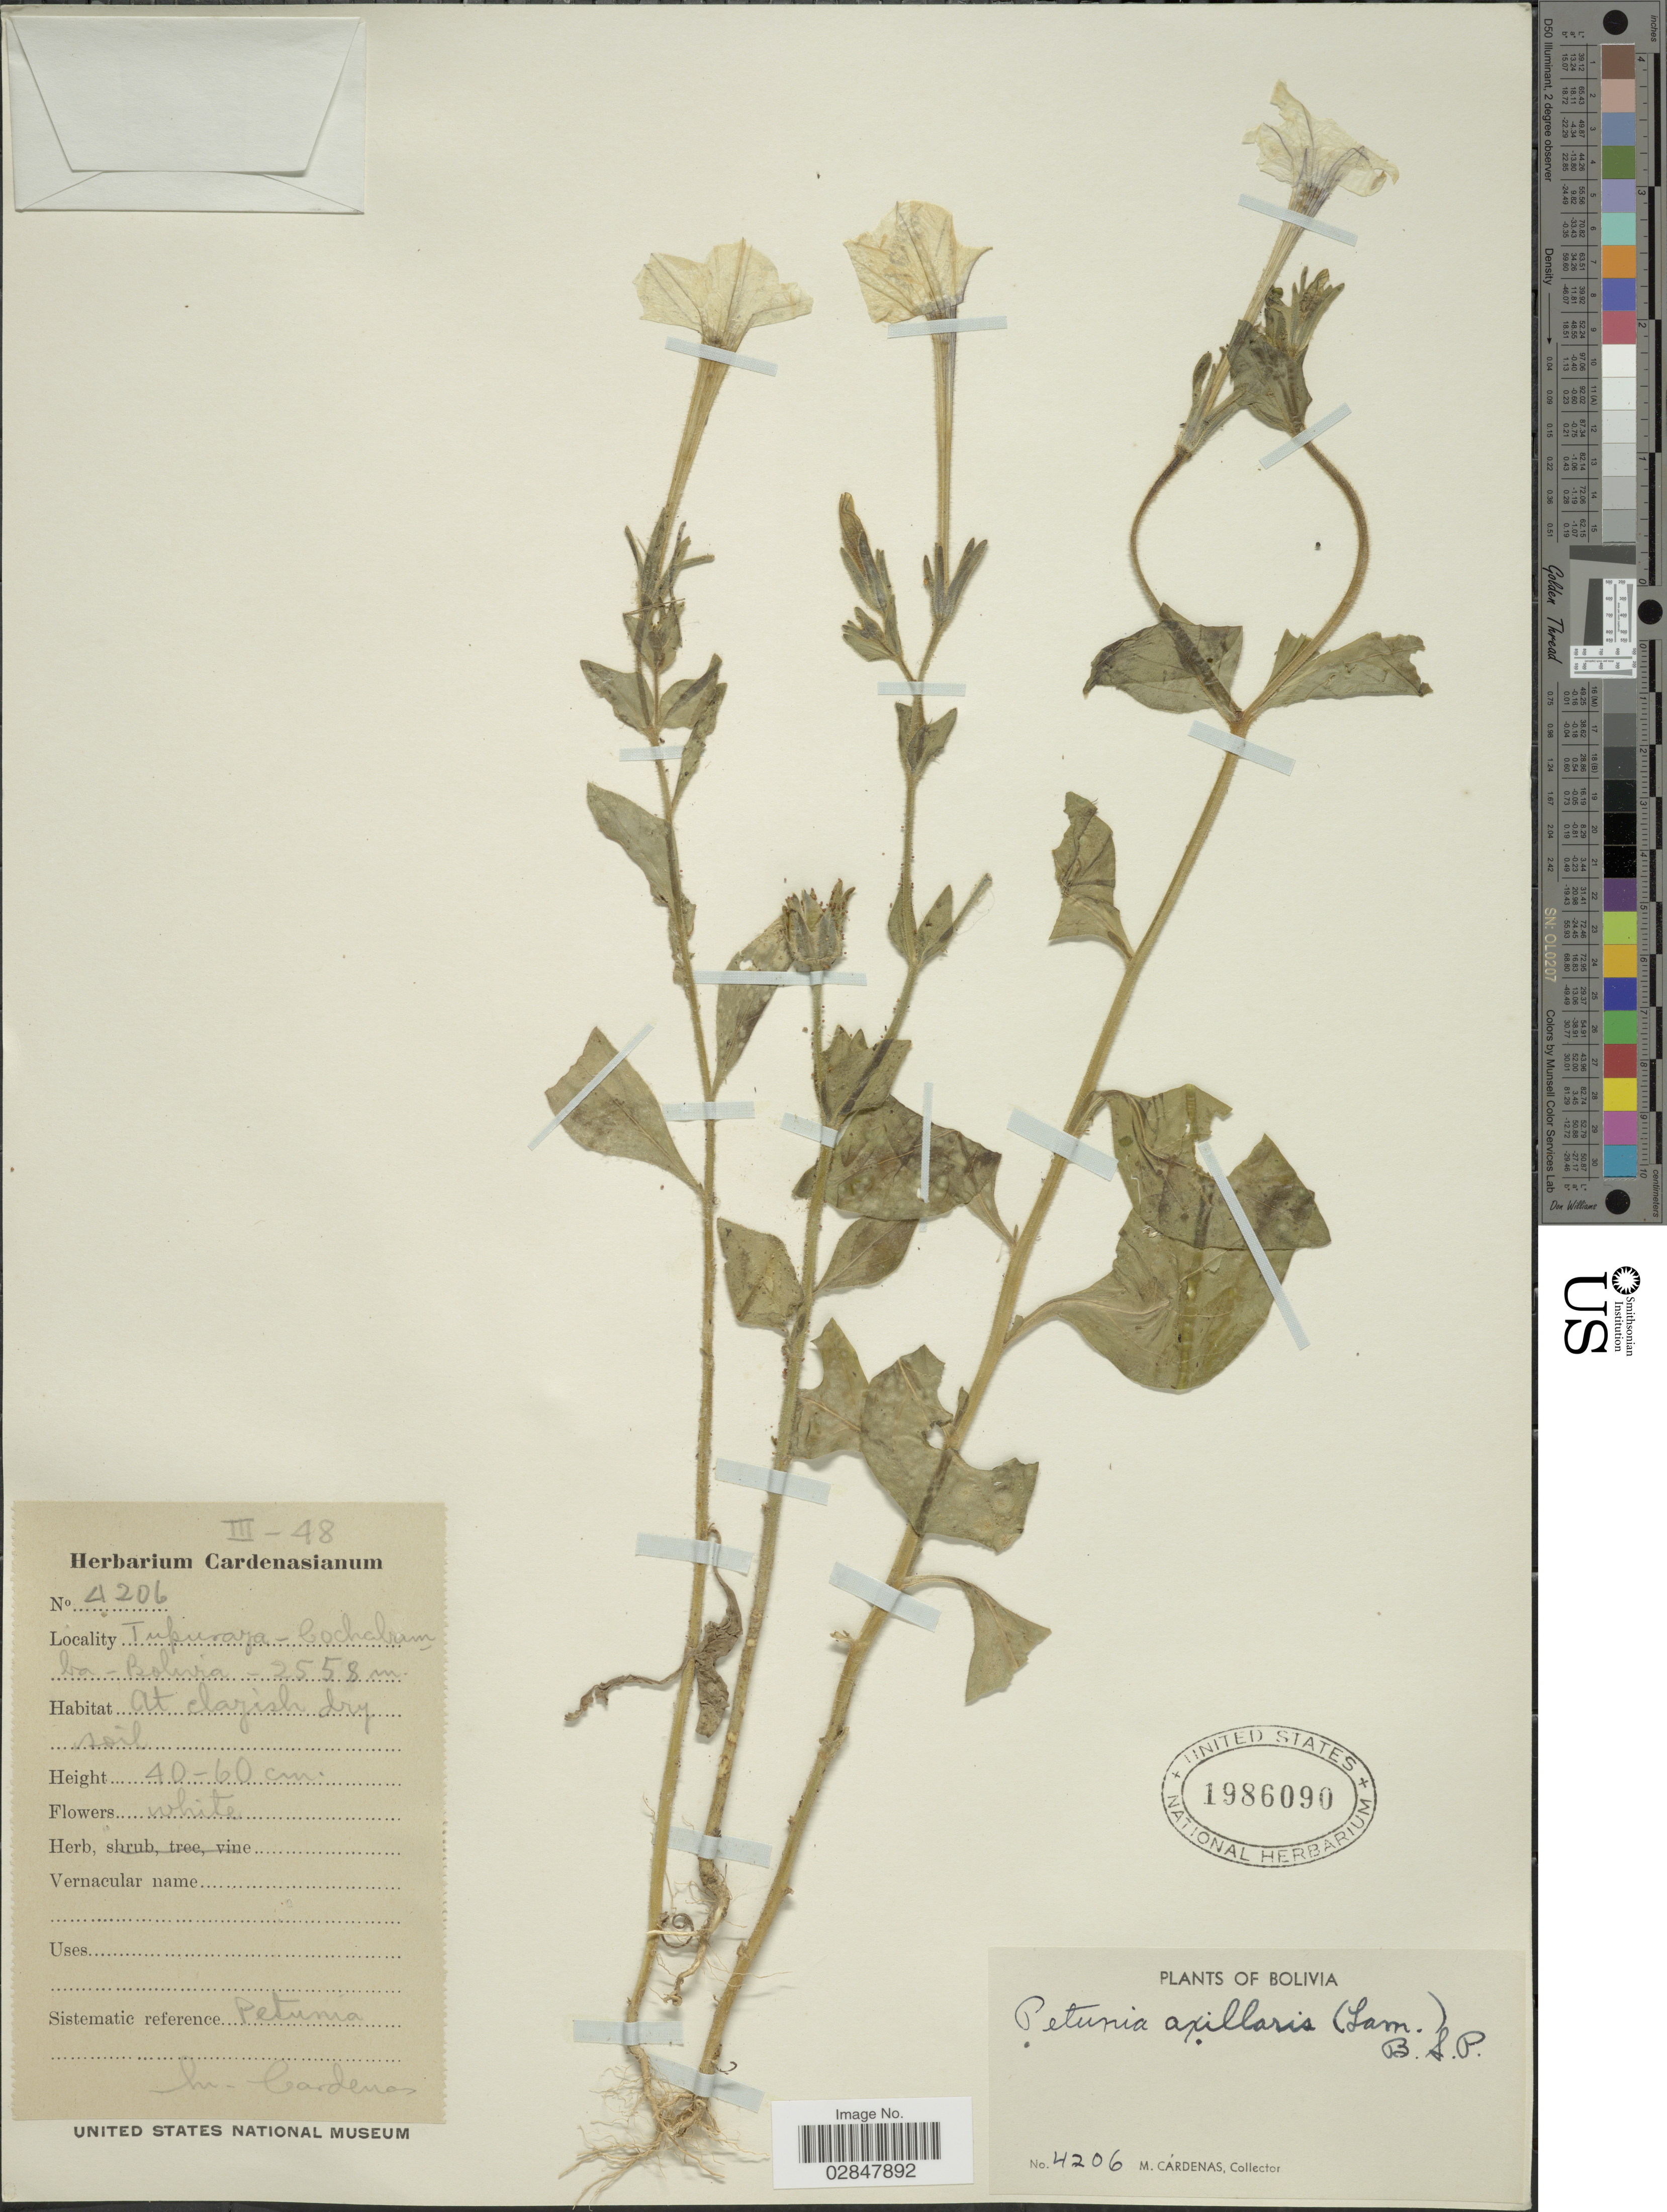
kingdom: Plantae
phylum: Tracheophyta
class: Magnoliopsida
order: Solanales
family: Solanaceae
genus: Petunia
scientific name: Petunia axillaris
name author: (Lam.) Britton, Stearns & Poggenb.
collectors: M. Cárdenas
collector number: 4206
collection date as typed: Transcribed d/m/y: /3/48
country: Bolivia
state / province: Cochabamba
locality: Tupuraja.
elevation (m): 2558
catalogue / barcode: US 1986090